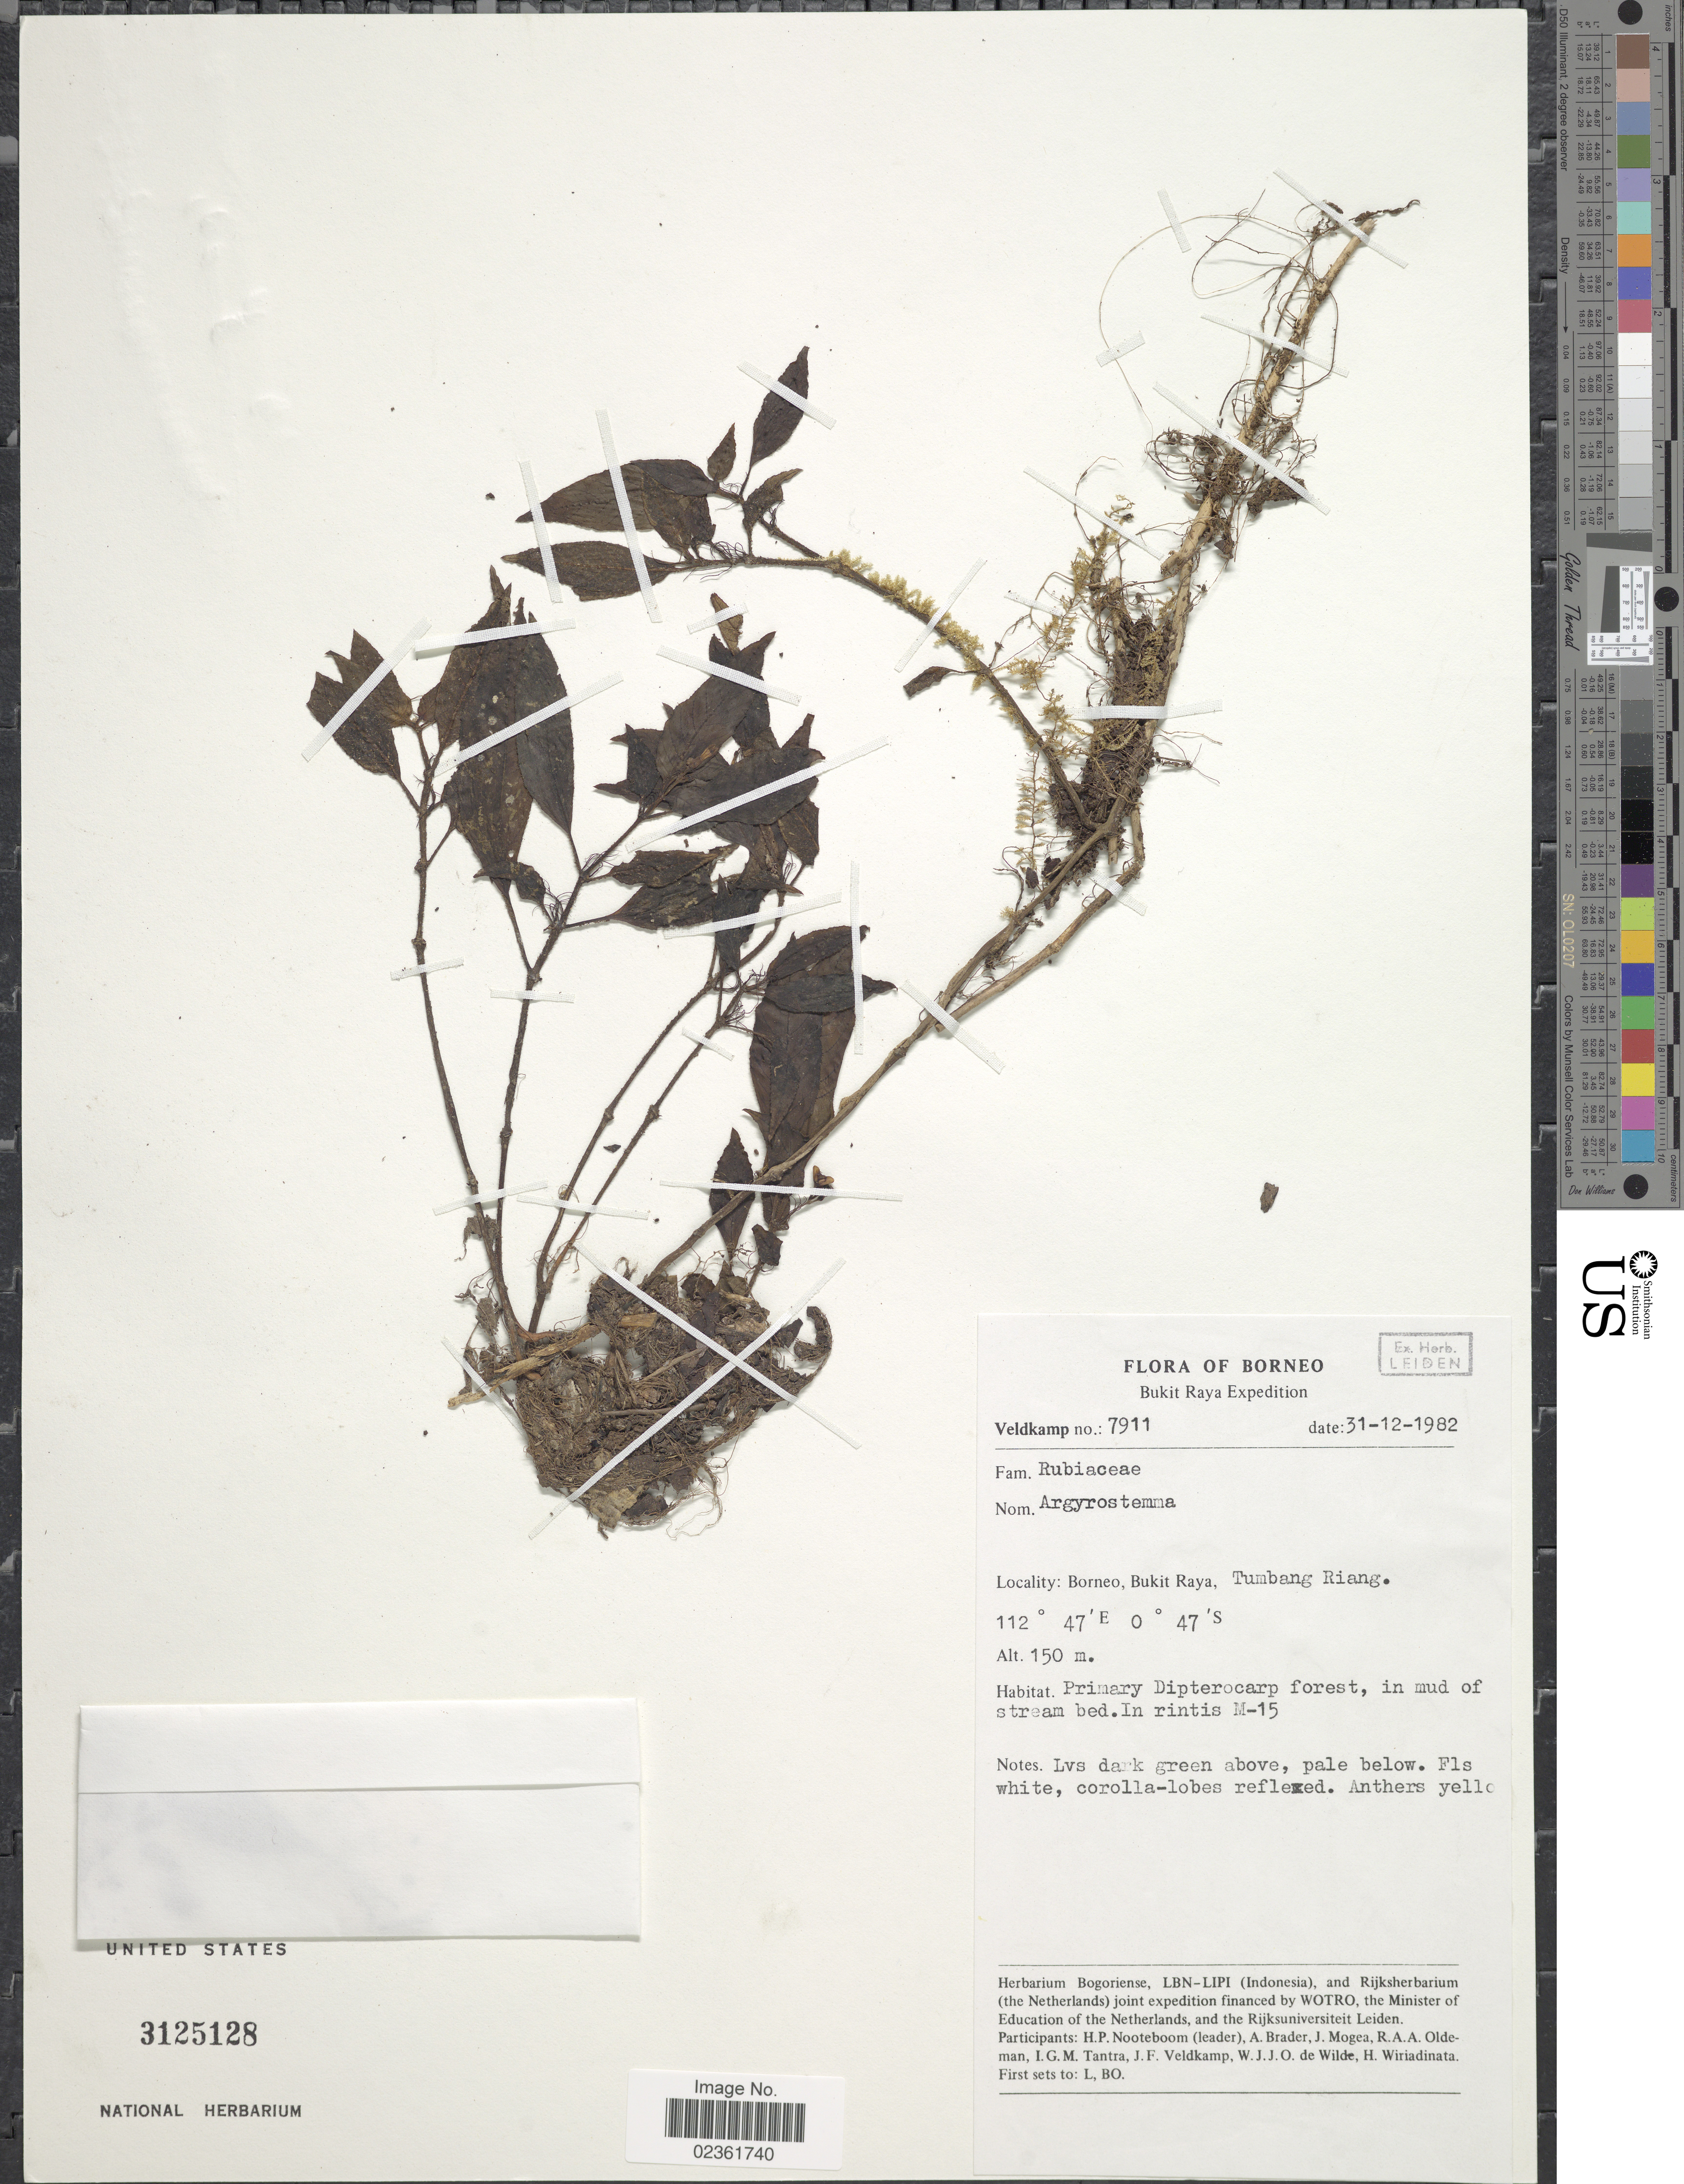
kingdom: Plantae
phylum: Tracheophyta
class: Magnoliopsida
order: Gentianales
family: Rubiaceae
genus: Argostemma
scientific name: Argostemma sp.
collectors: H. P. Nooteboom, A. Brader, J. Mogea, R. Oldeman & et al.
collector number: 7911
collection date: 1982-12-31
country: Indonesia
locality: Borneo, Bukit raya, Tumbang Riang, Primary Dipterocarp forest, in mud of stream bed. In rintis M-15.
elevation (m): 150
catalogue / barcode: US 3125128